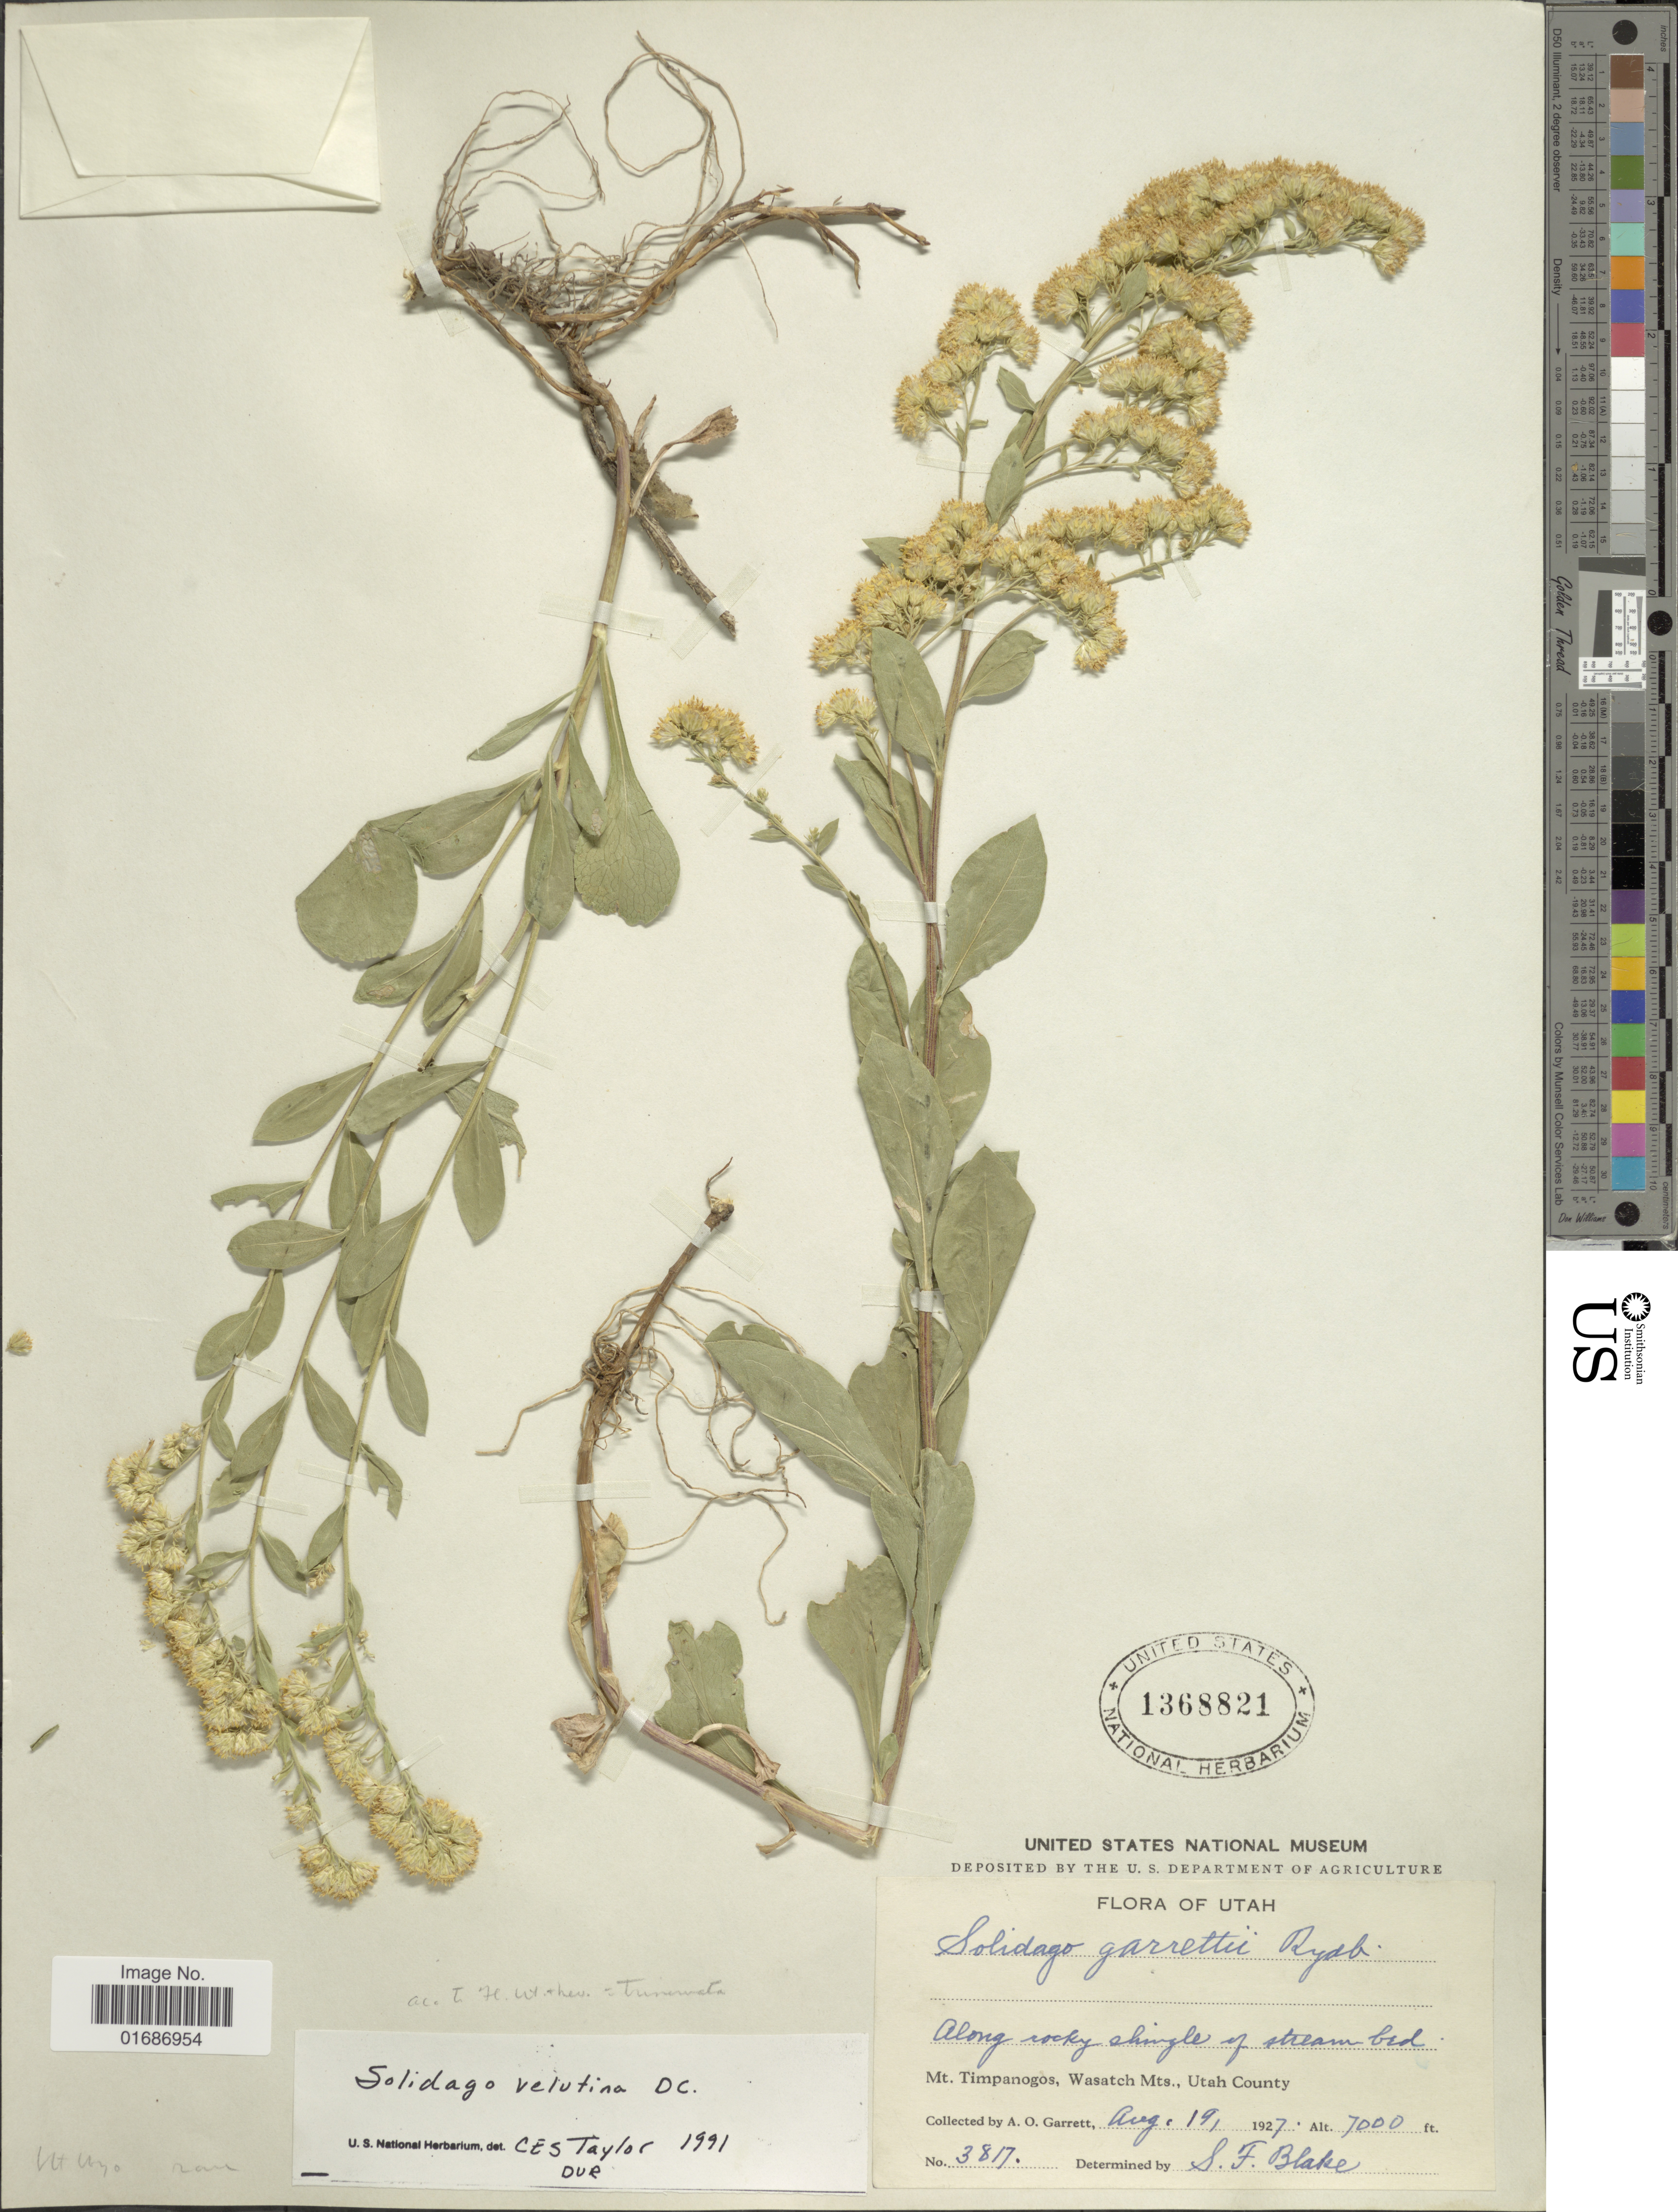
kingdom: Plantae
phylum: Tracheophyta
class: Magnoliopsida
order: Asterales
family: Asteraceae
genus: Solidago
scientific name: Solidago garrettii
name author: Rydb.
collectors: A. O. Garrett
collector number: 3817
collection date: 1927-08-19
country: United States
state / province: Utah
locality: Along rocky shingle of stream bed, Mt, Timpanogos, Wasatch Mts., Utah County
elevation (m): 2134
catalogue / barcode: US 1368821